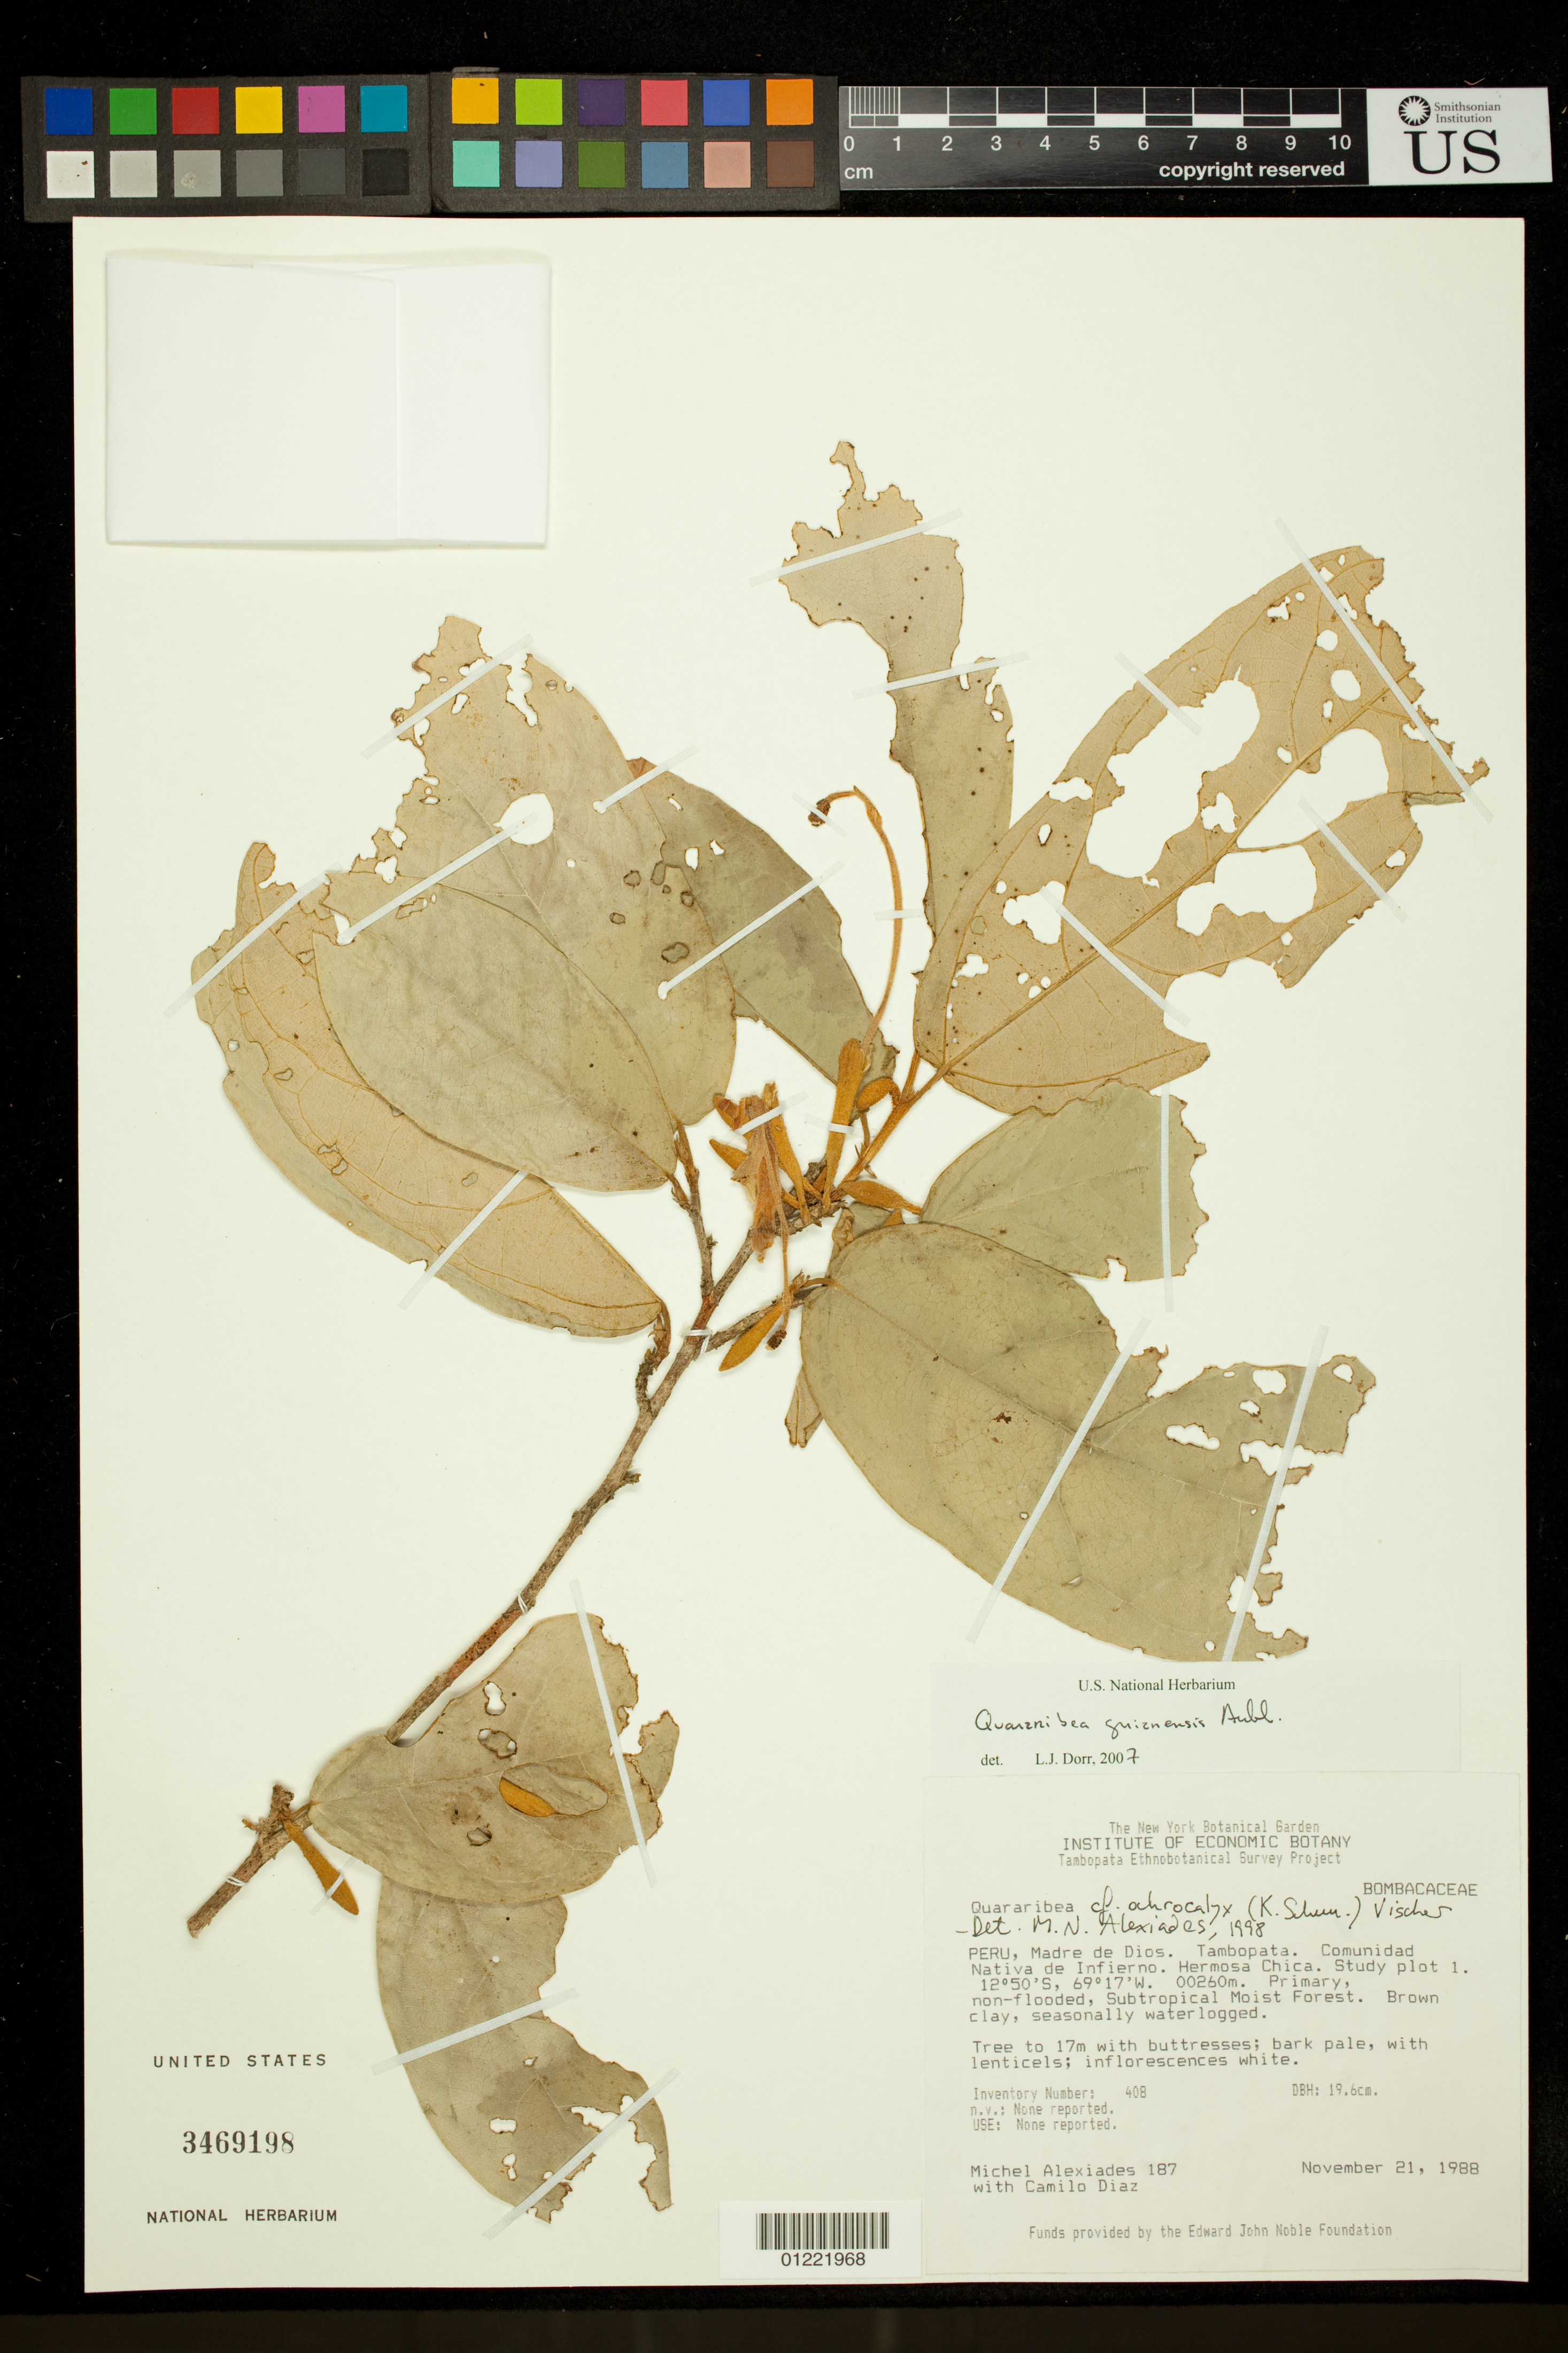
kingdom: Plantae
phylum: Tracheophyta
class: Magnoliopsida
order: Malvales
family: Malvaceae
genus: Quararibea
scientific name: Quararibea guianensis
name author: Aubl.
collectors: M. Alexiades & C. P. Diaz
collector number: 187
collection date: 1988-11-21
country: Peru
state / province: Madre de Dios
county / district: Tambopata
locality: Tambopata. Comunidad Nativa de Infierno. Hermosa Chica. Study plot 1.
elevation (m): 260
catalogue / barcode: US 3469198